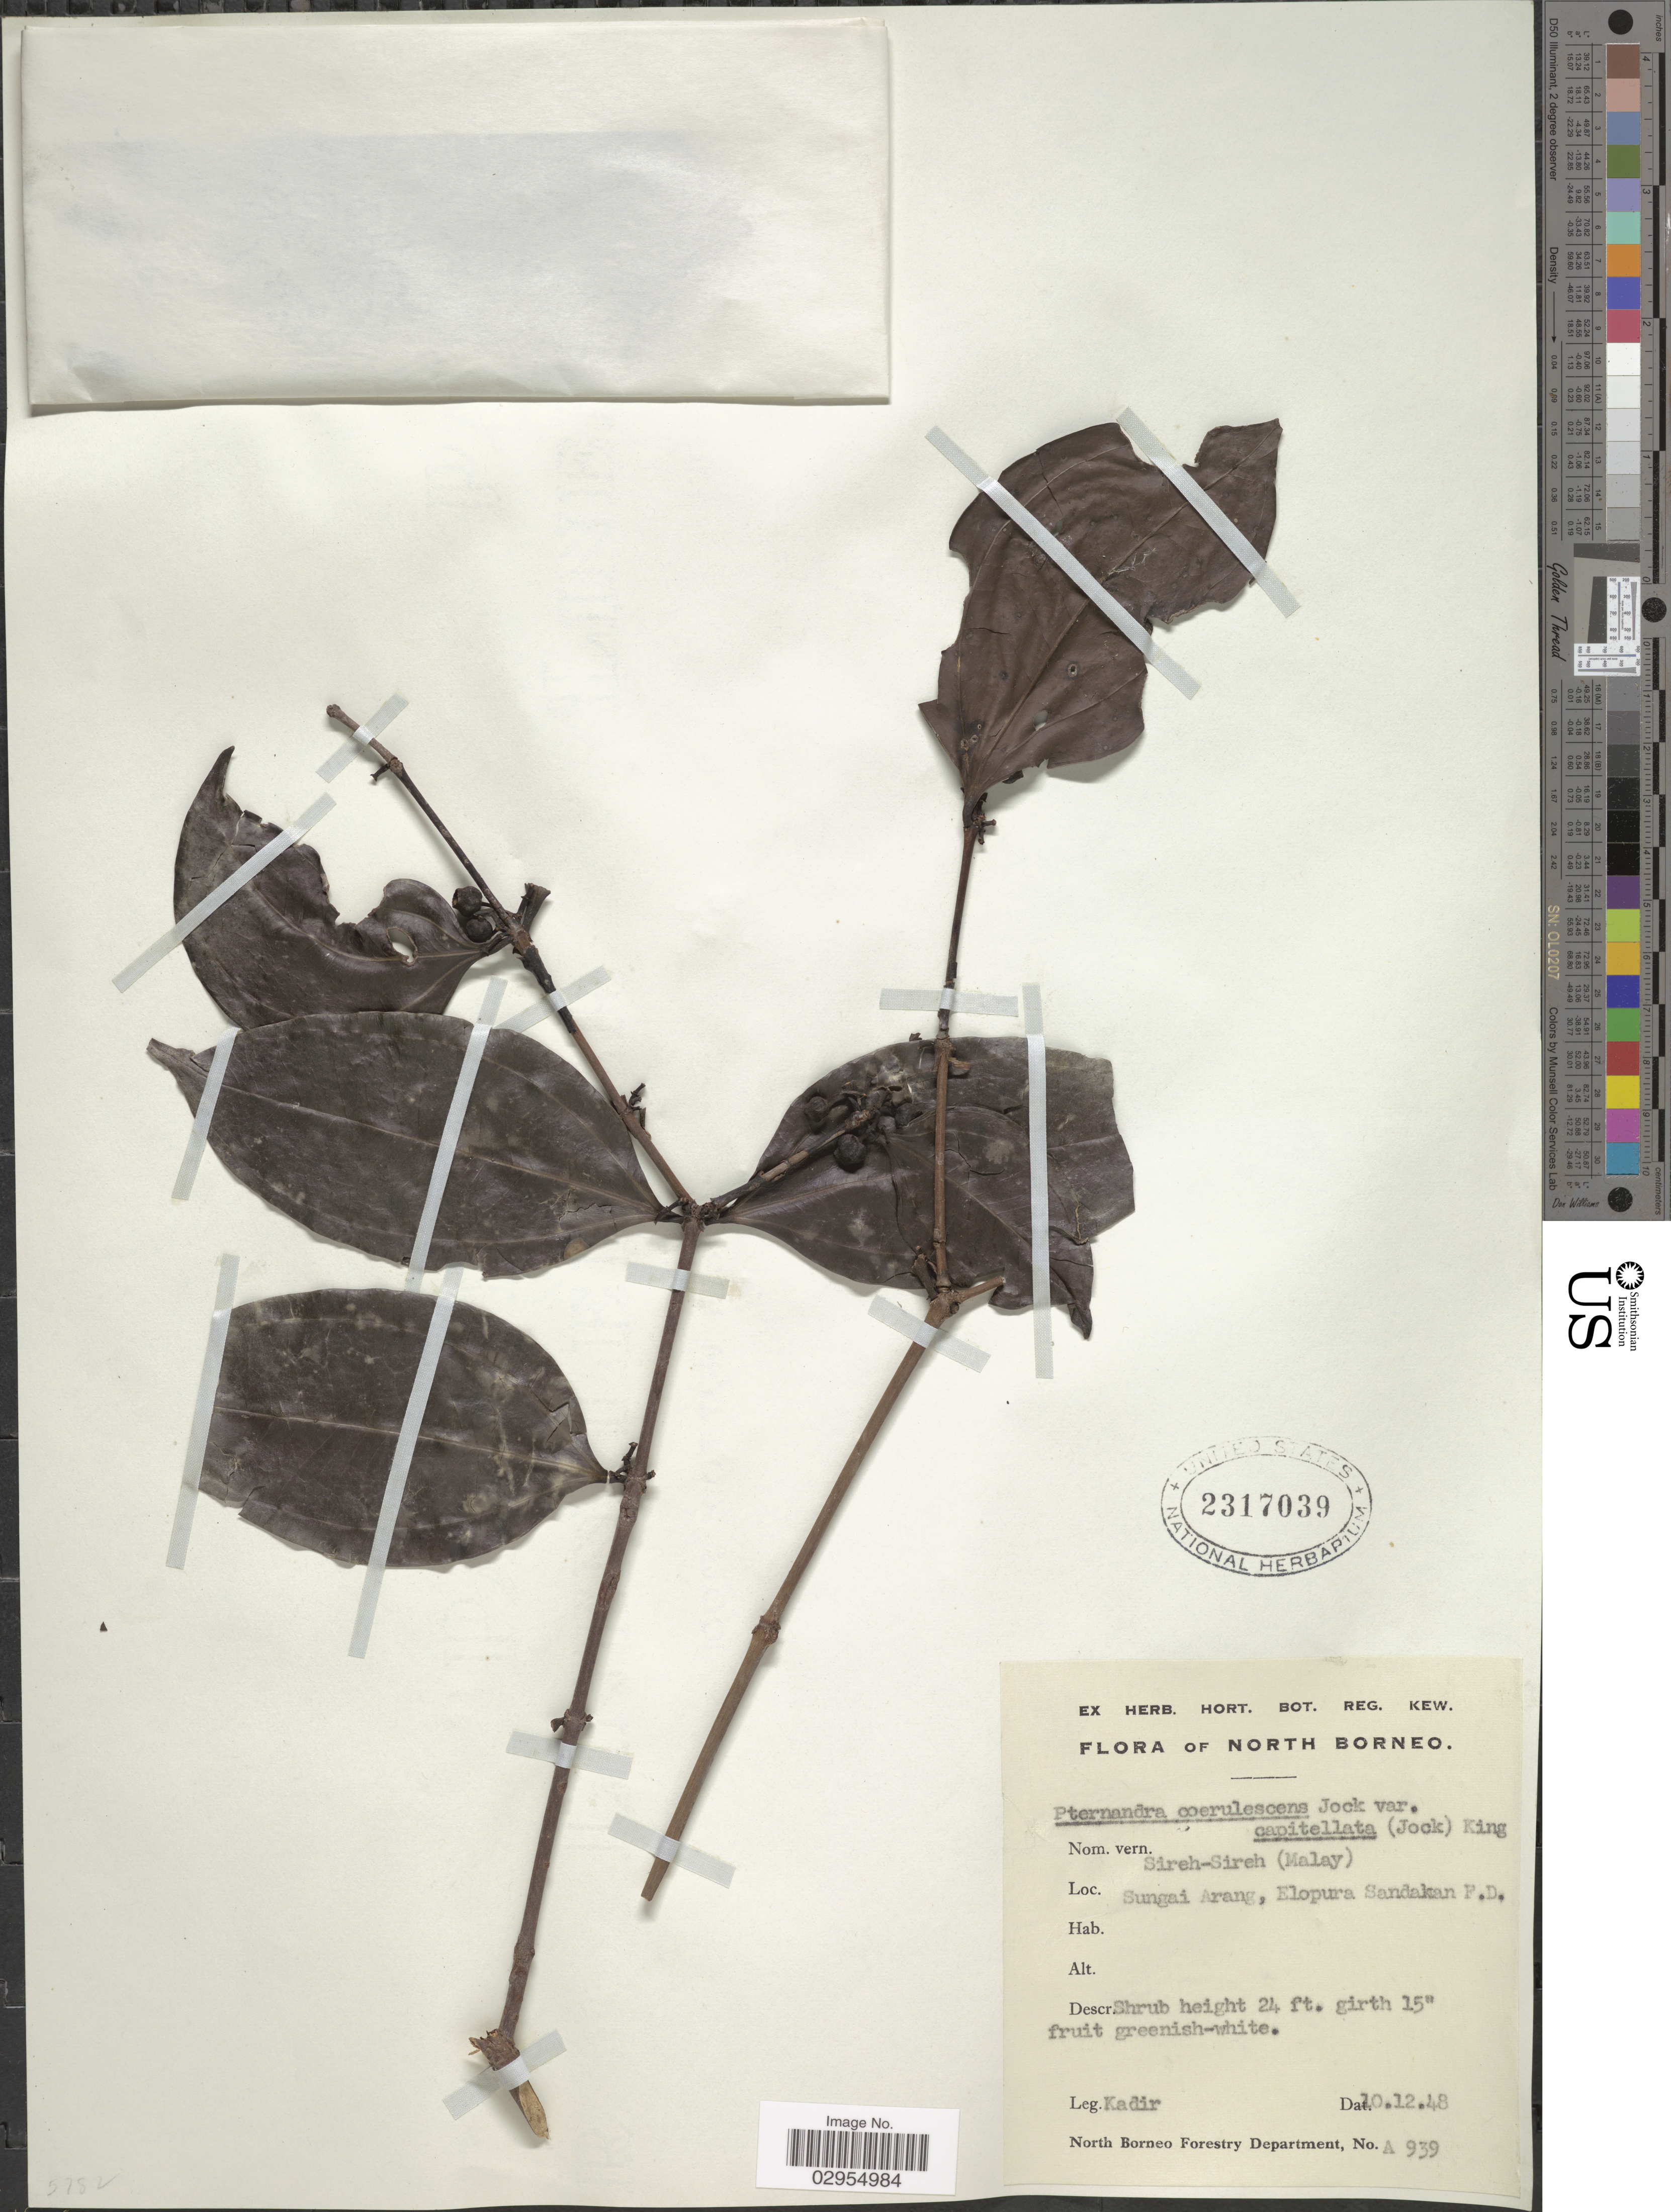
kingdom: Plantae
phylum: Tracheophyta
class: Magnoliopsida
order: Myrtales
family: Melastomataceae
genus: Pternandra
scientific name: Pternandra coerulescens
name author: Jack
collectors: -. Kadir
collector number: A 939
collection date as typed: Transcribed d/m/y: 10/12/48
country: Malaysia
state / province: Sabah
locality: North Borneo. Sungai Arang, Elopura Sandakan F.D.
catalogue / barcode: US 2317039